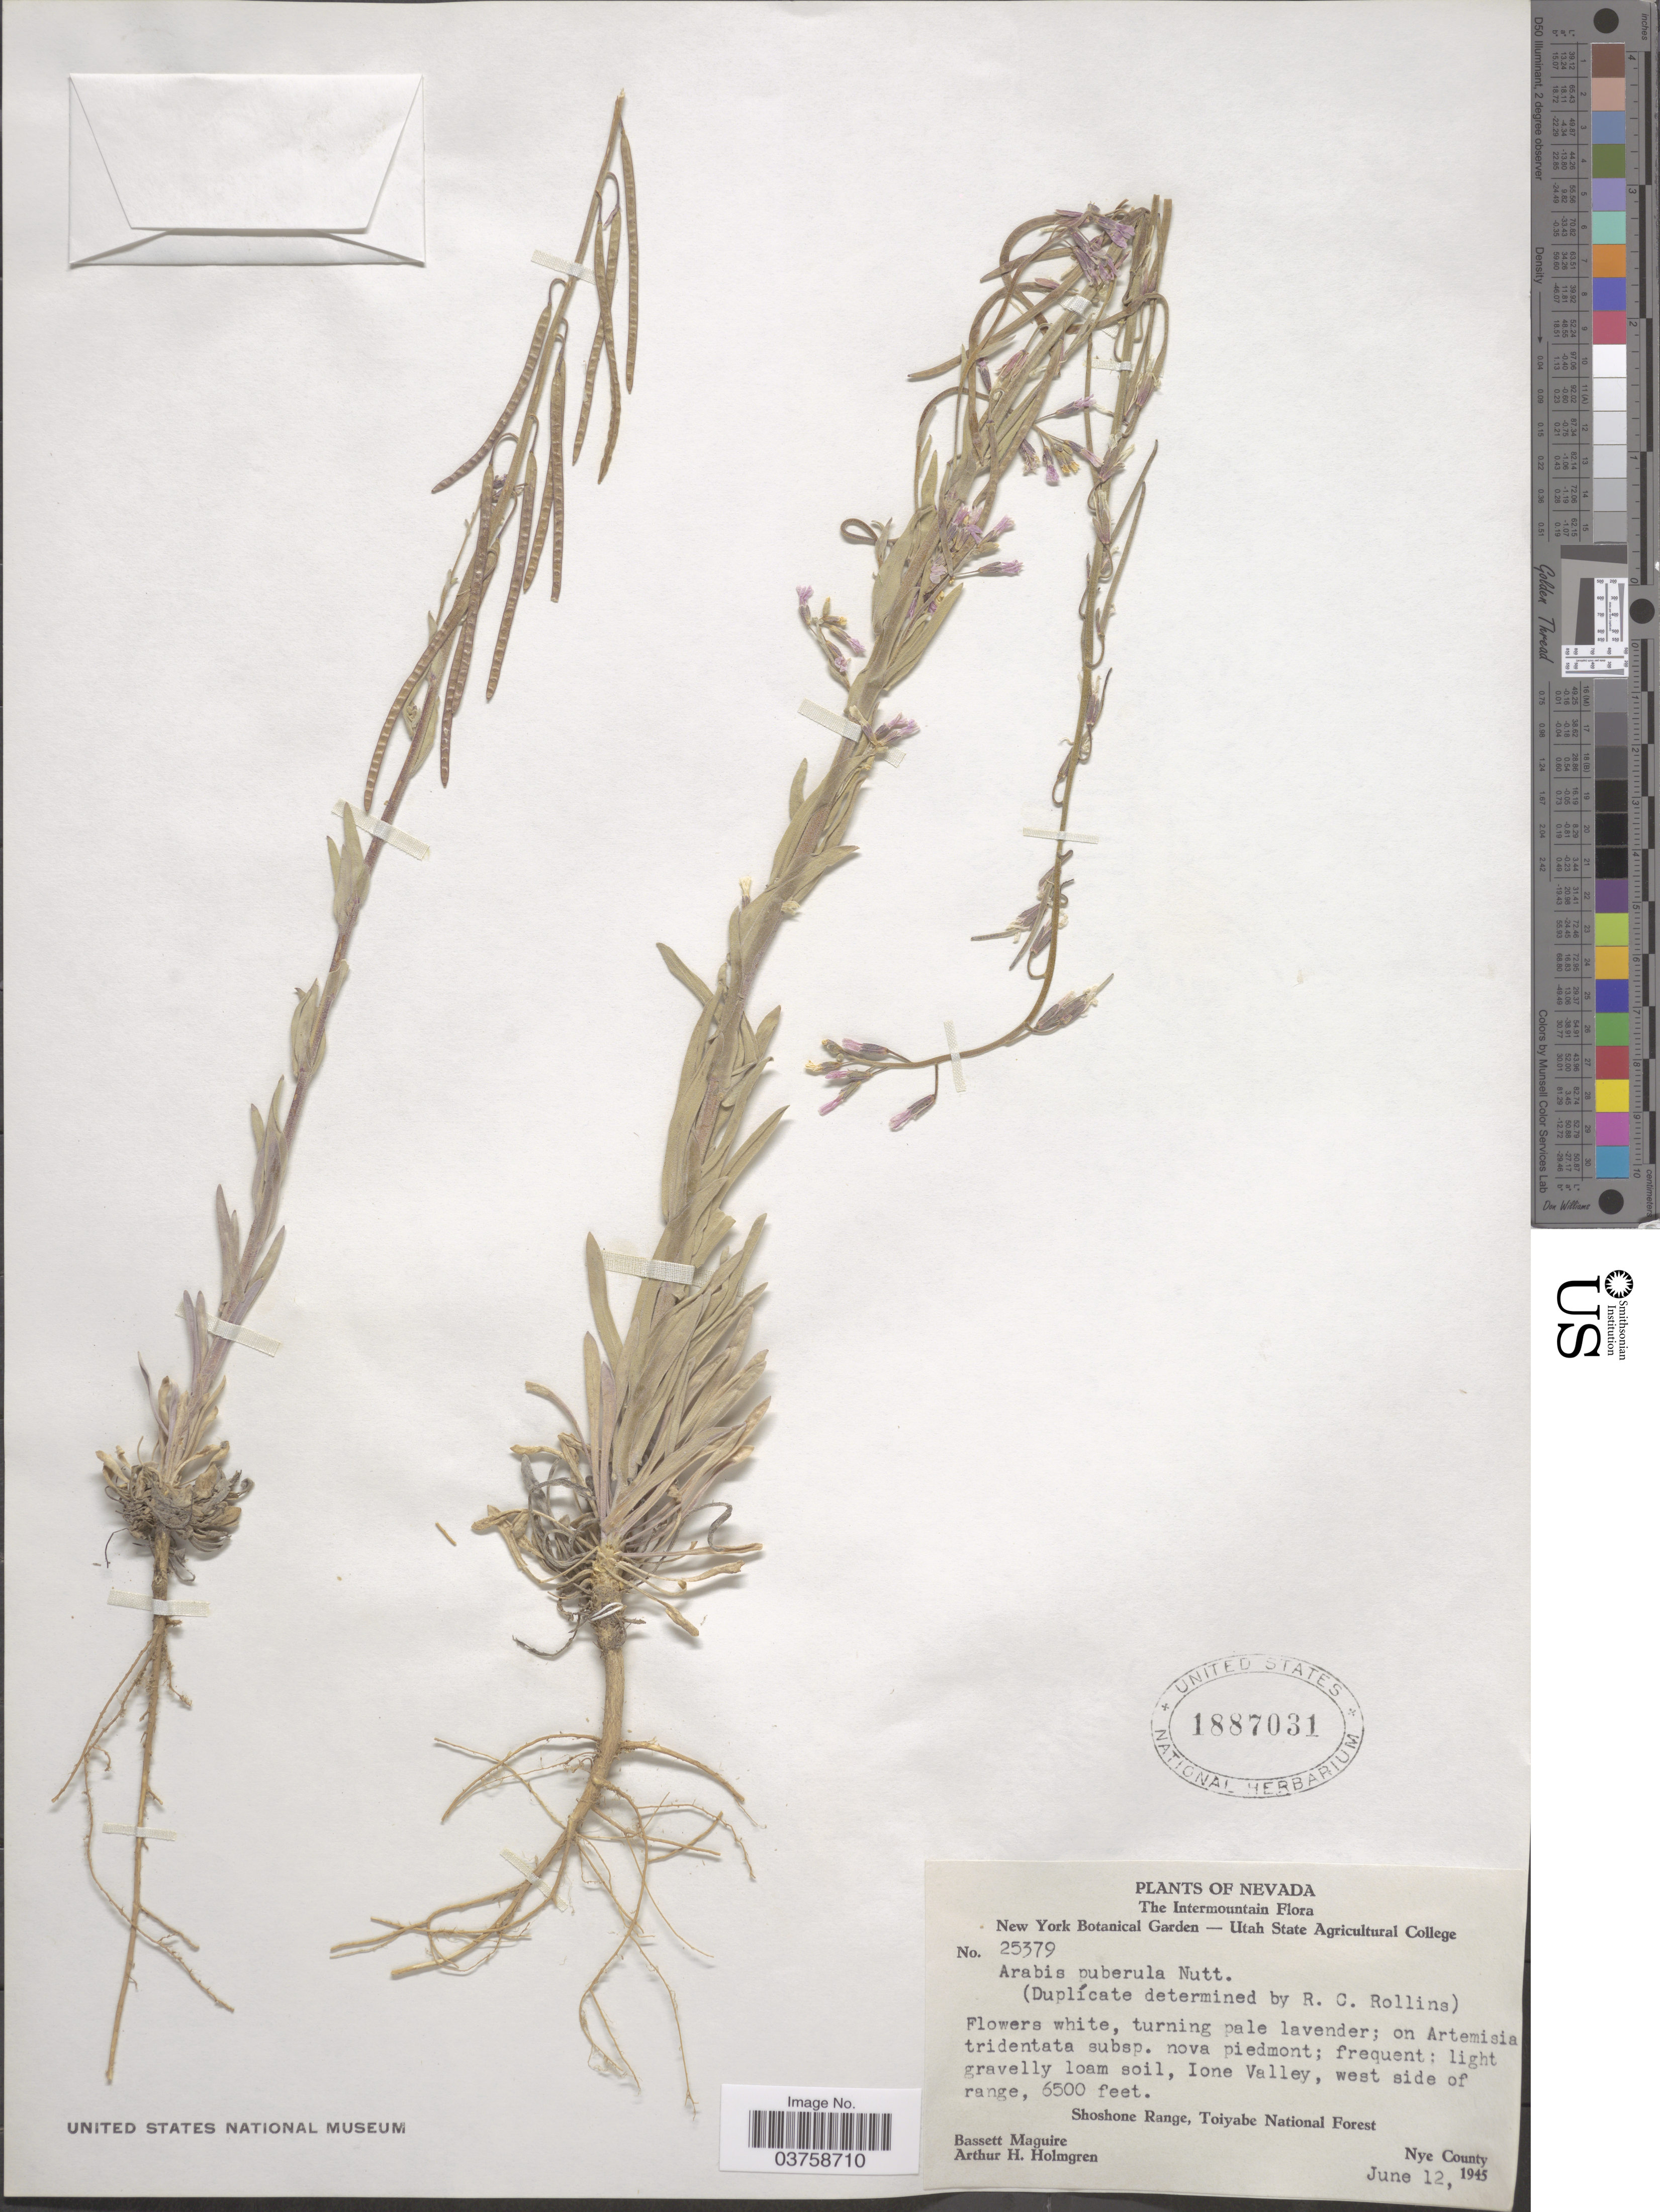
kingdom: Plantae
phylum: Tracheophyta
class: Magnoliopsida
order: Brassicales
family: Brassicaceae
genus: Arabis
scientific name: Arabis puberula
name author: Nutt.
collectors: B. Maguire & A. H. Holmgren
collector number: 25379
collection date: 1945-06-12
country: United States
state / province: Nevada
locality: The Intermountain. Ione Valley, west side of range. Shoshone Range, Toiyabe National Forest. Nye County.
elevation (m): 1981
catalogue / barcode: US 1887031